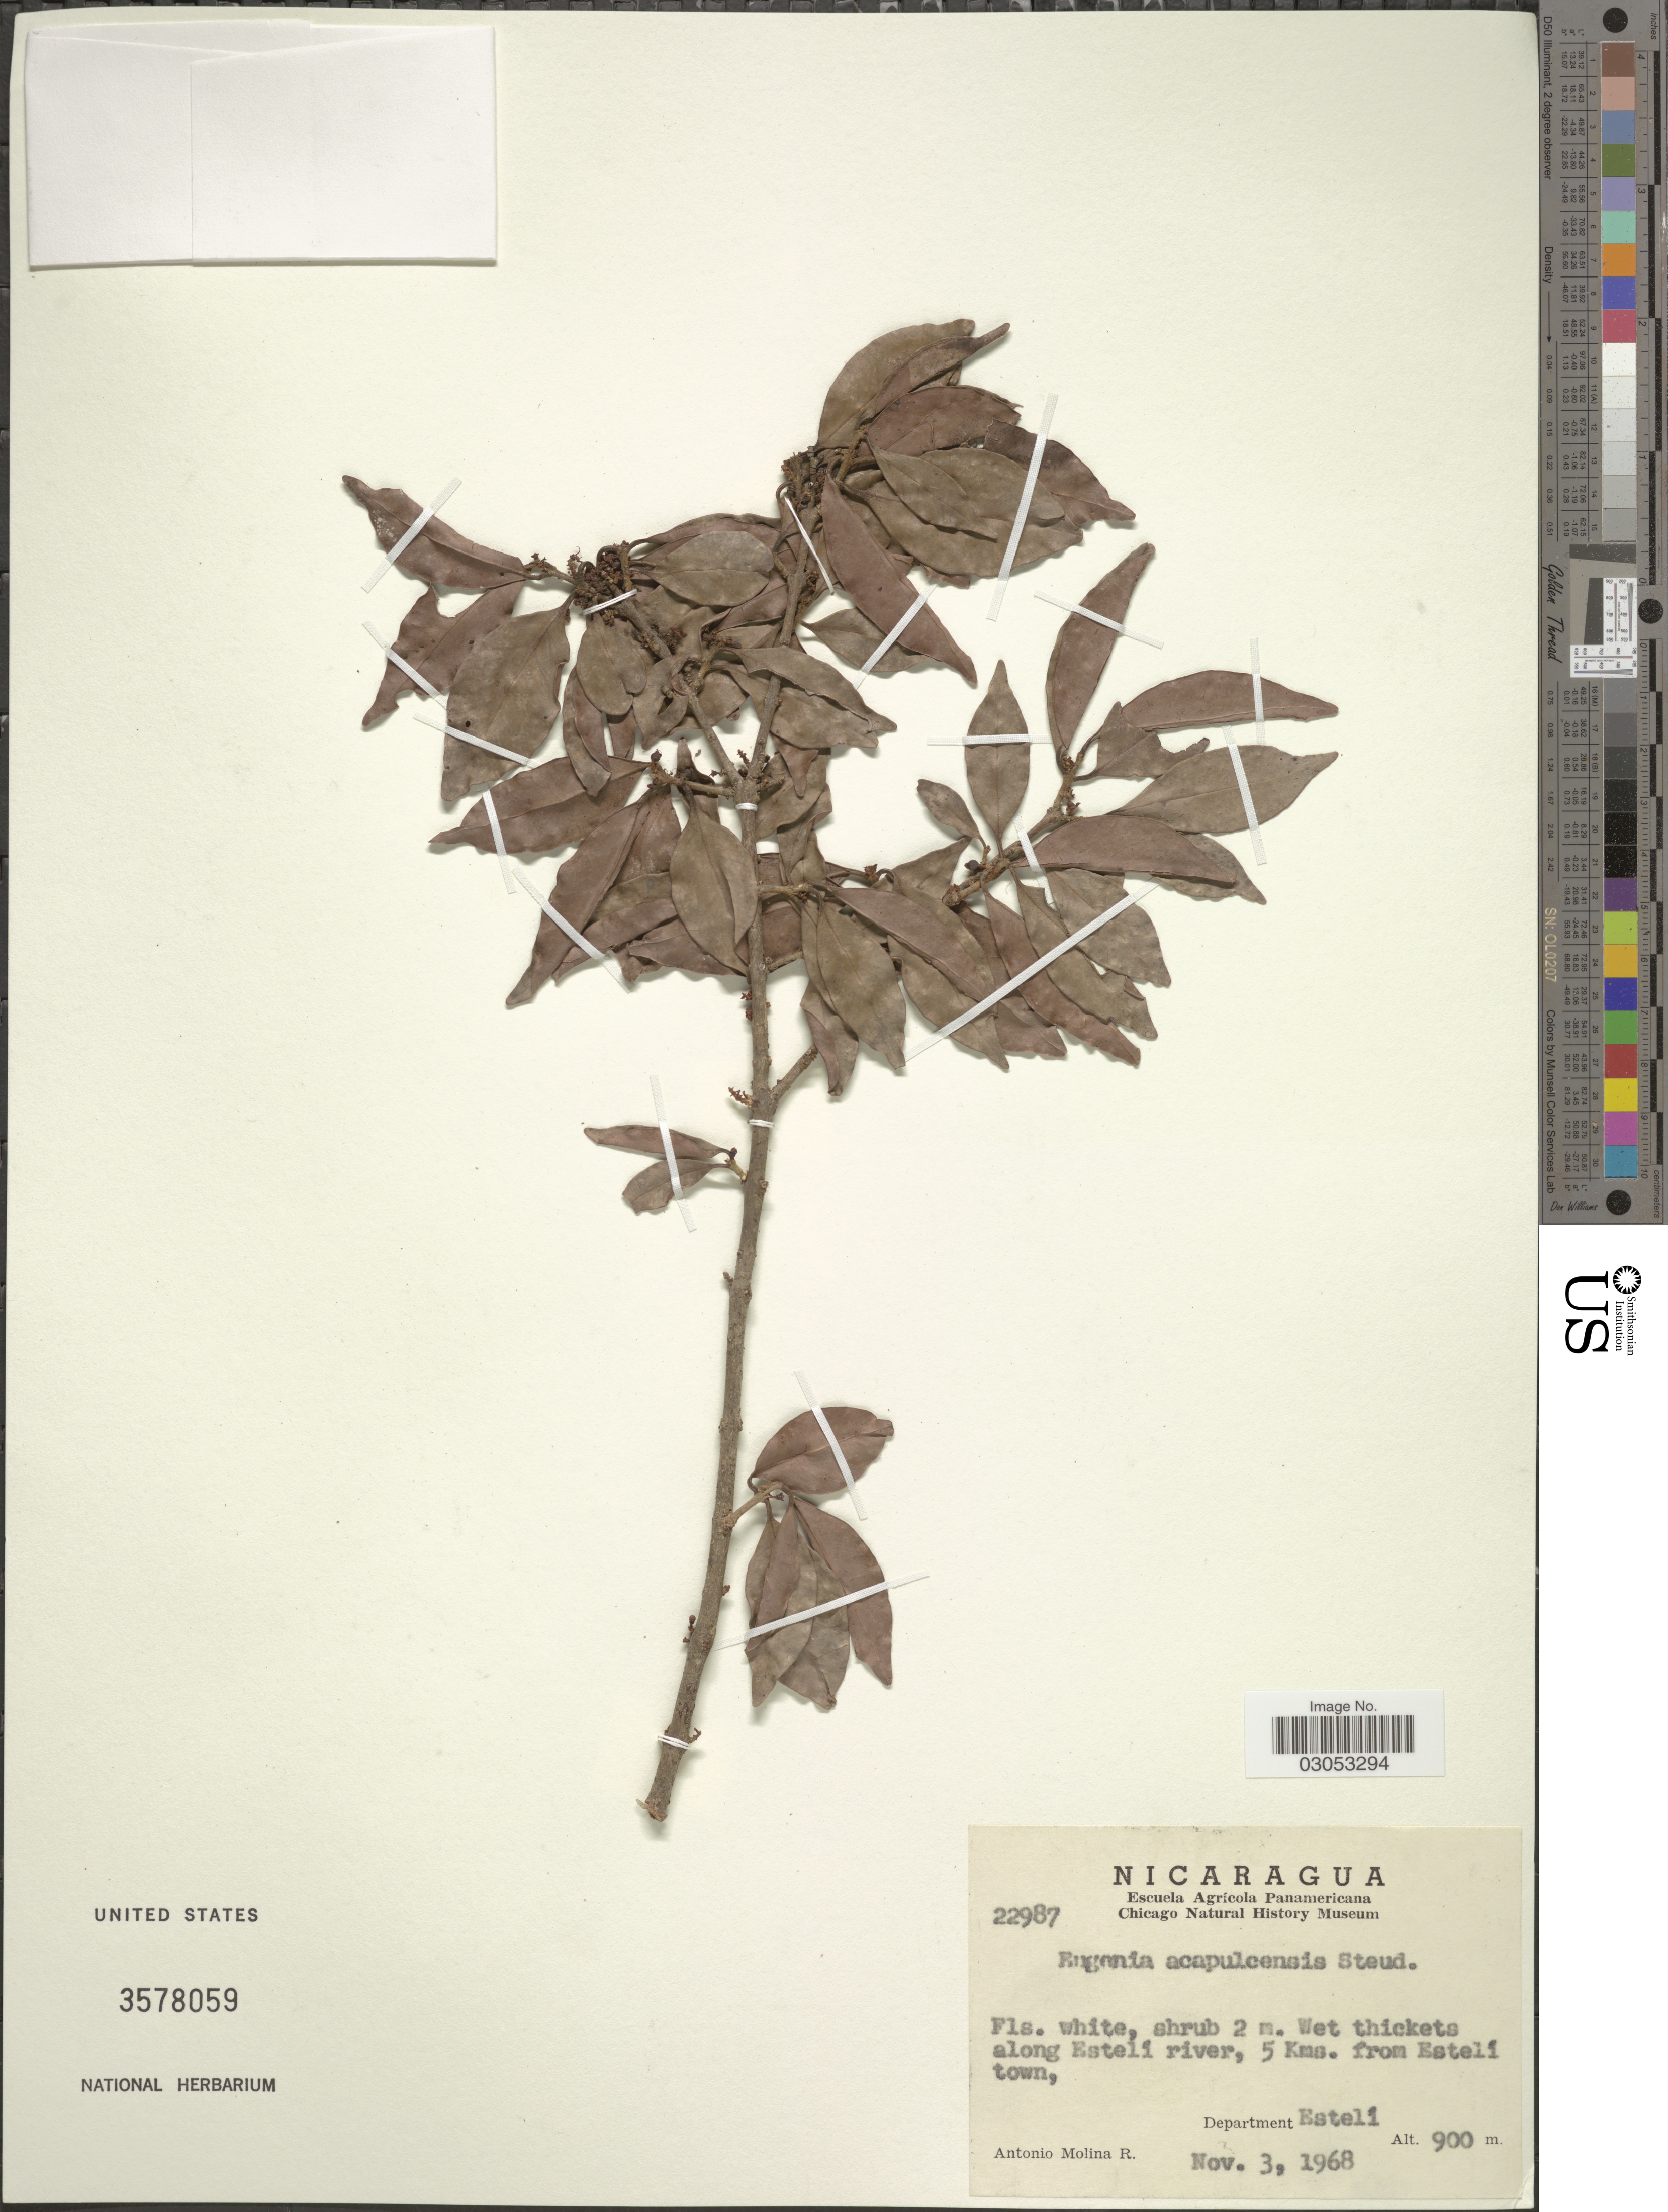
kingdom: Plantae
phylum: Tracheophyta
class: Magnoliopsida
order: Myrtales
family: Myrtaceae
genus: Eugenia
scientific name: Eugenia acapulcensis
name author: Steud.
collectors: A. Molina R.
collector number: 22987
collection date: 1968-11-03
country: Nicaragua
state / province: Esteli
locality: Along Estelí river, 5 Kms. from Estelí town, Department Estelí.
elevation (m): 900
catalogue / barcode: US 3578059